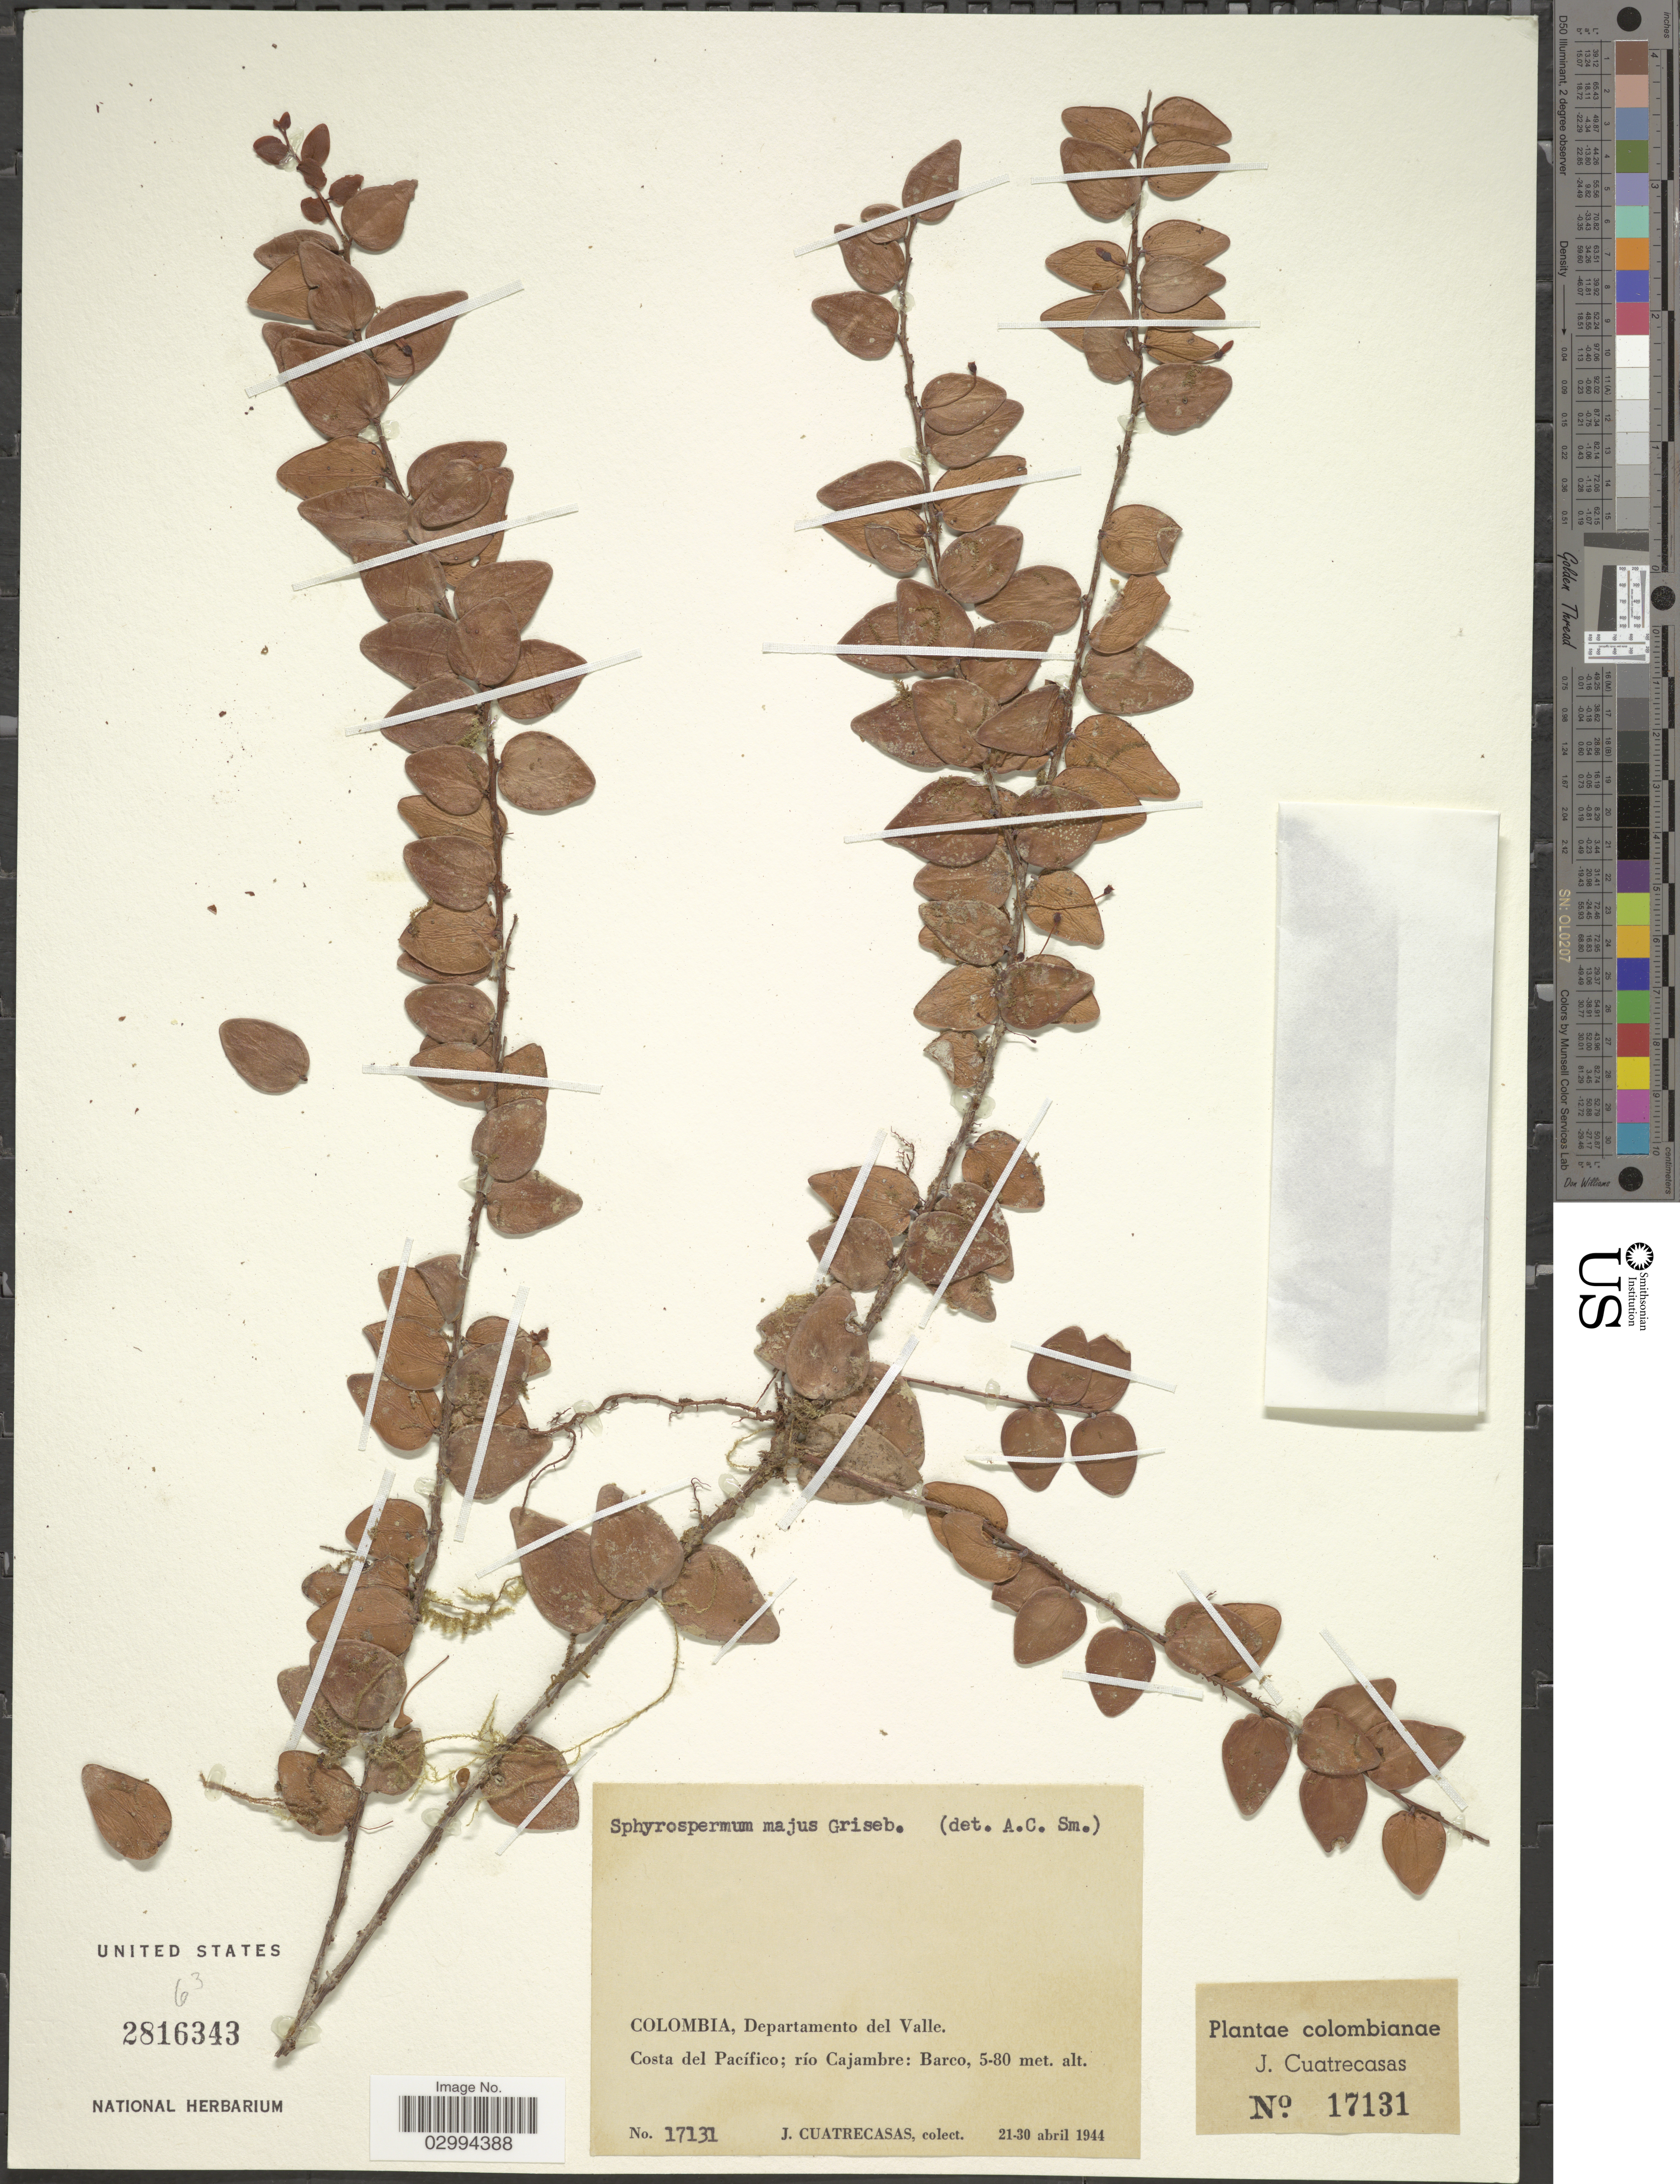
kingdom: Plantae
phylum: Tracheophyta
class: Magnoliopsida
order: Ericales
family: Ericaceae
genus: Sphyrospermum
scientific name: Sphyrospermum majus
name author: Griseb.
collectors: J. Cuatrecasas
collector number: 17131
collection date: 1944-04-21/1944-04-30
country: Colombia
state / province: Valle del Cauca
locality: Departamento del Valle. Costa del Pacífico; río Cajambre.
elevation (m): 5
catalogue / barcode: US 2816343